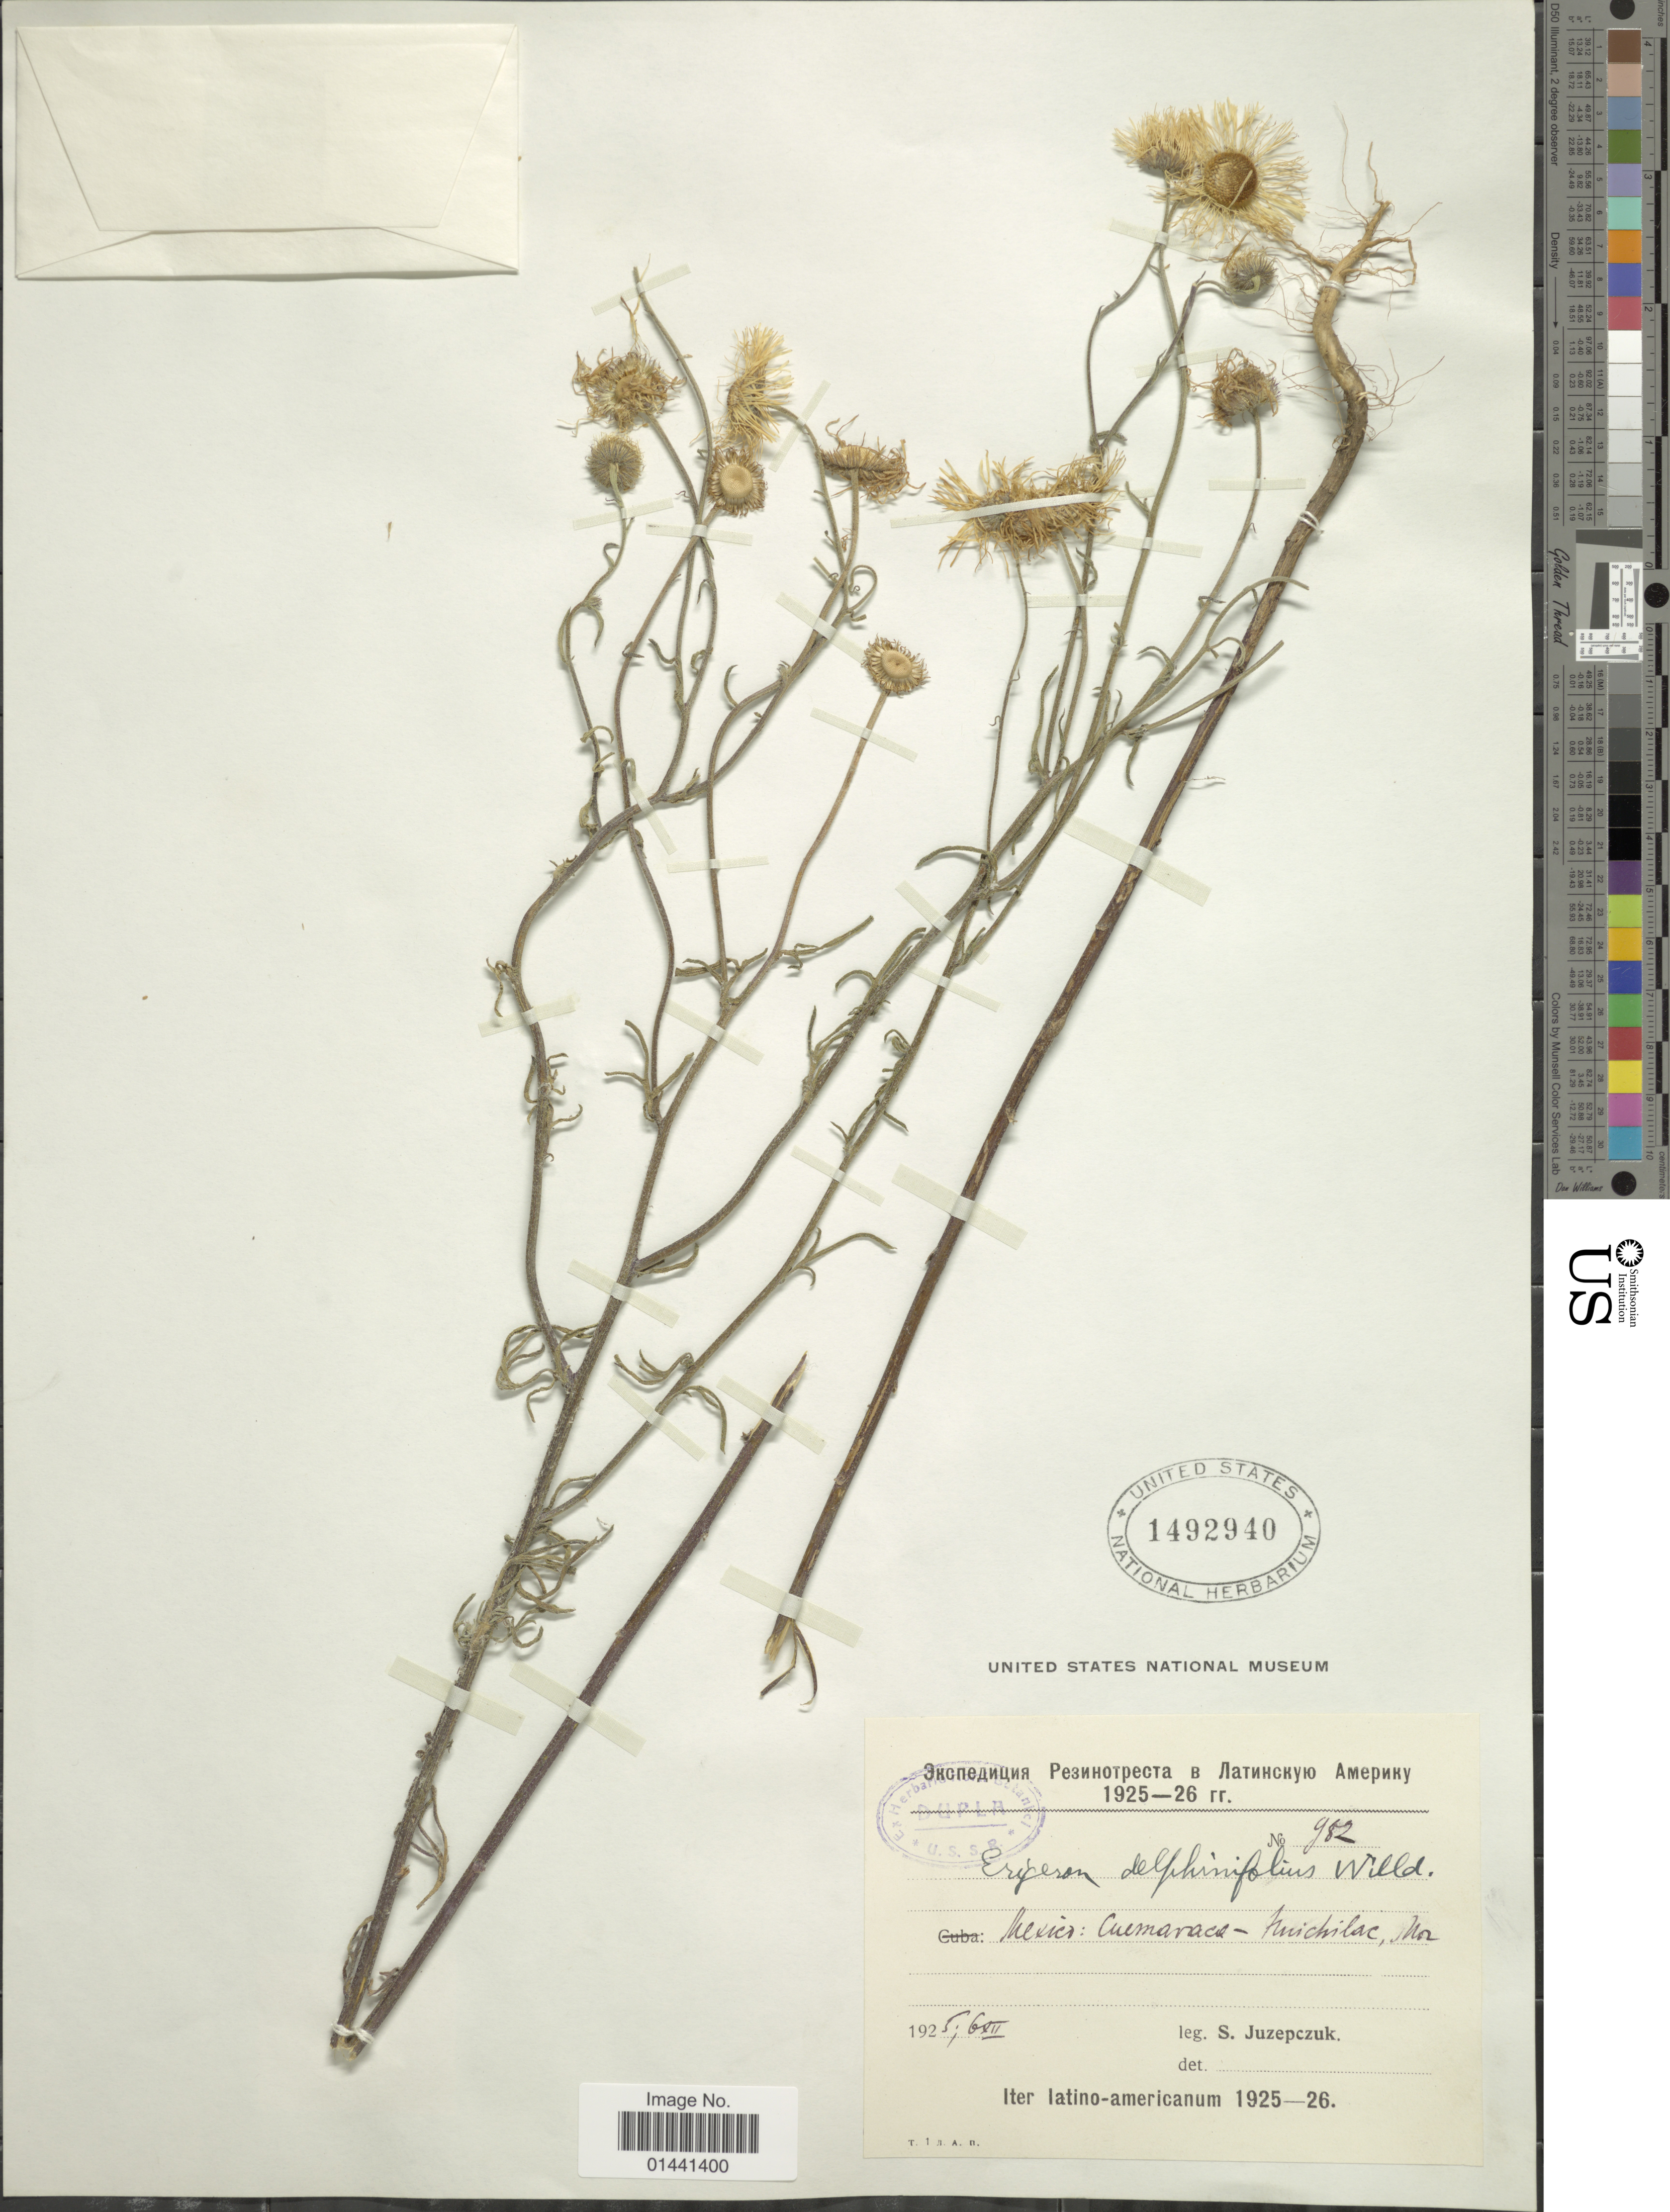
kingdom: Plantae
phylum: Tracheophyta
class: Magnoliopsida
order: Asterales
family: Asteraceae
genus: Erigeron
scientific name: Erigeron delphinifolius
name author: Willd.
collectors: S. V. Juzepczuk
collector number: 982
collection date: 1925-12-06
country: Mexico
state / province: Morelos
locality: Cuemaraca, Huinchilac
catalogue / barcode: US 1492940